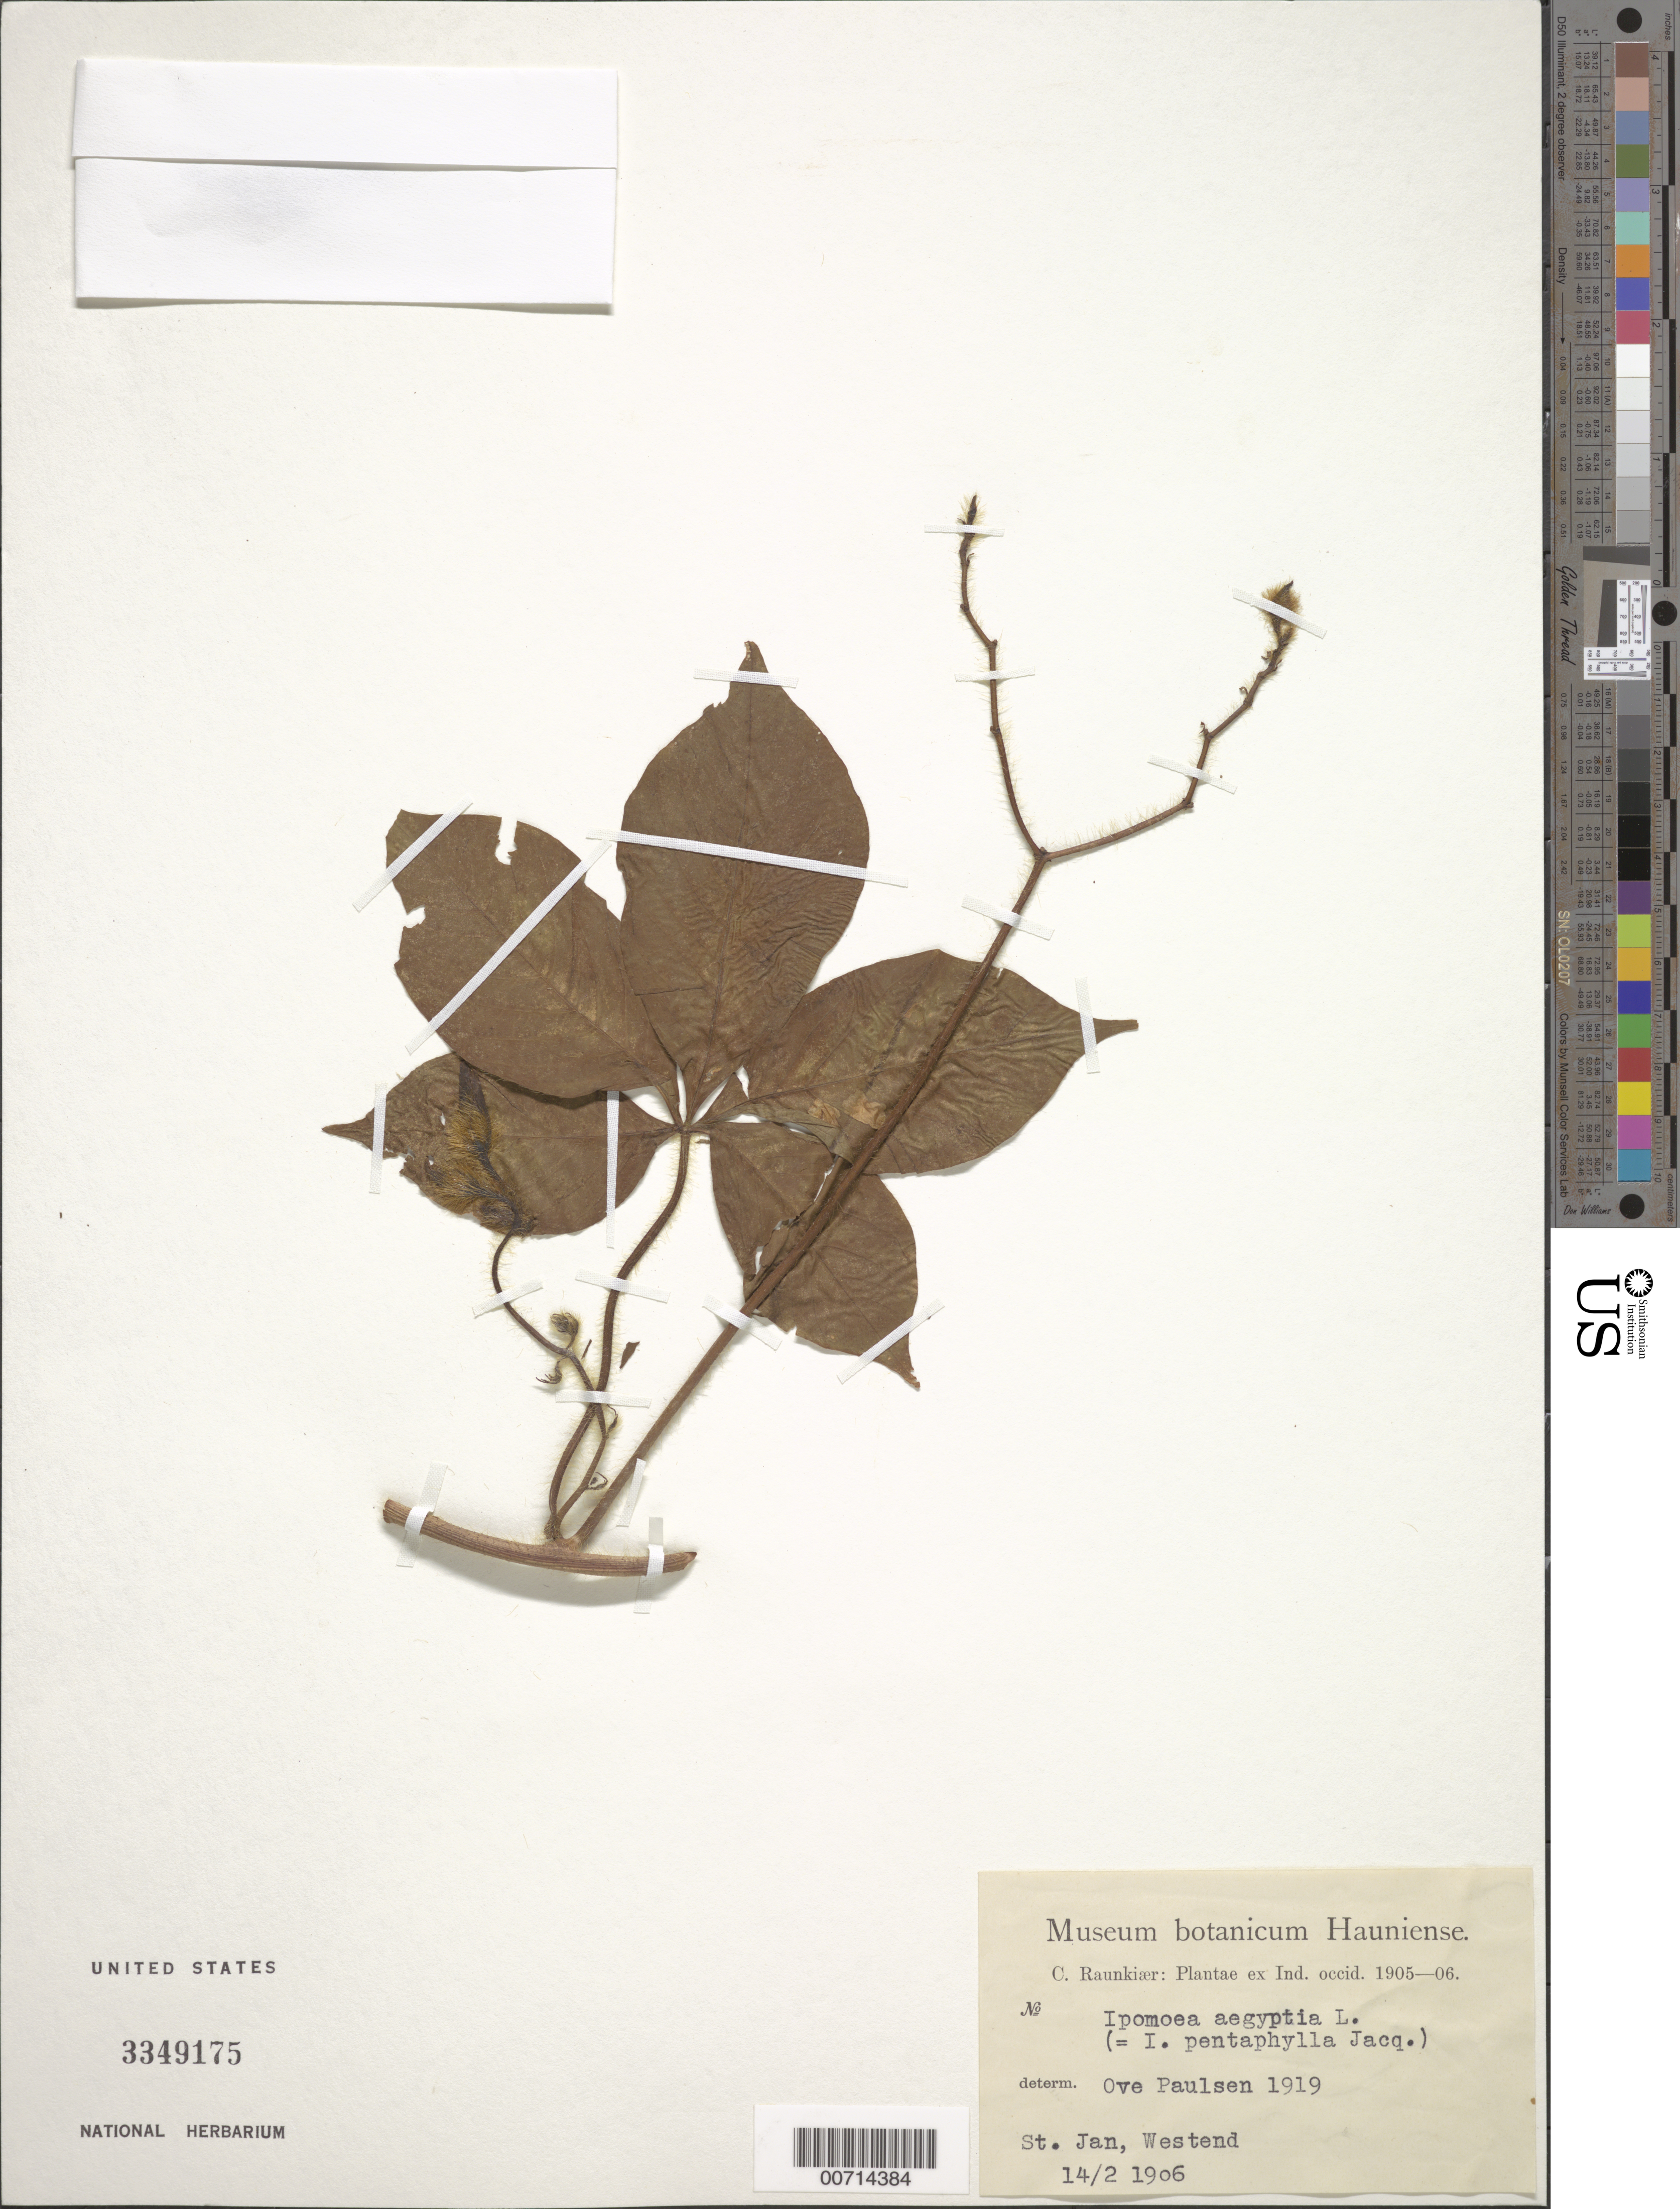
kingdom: Plantae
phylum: Tracheophyta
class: Magnoliopsida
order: Solanales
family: Convolvulaceae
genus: Distimake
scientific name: Distimake aegyptius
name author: (L.) A. R. Simões & Staples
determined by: Strong, Mark T., (BOT), Smithsonian Institution - National Museum of Natural History (UNITED STATES)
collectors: C. Raunkiær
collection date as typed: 14 Feb 1906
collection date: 1906-02-14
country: U.S. Virgin Islands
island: St. John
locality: Westend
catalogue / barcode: US 3349175